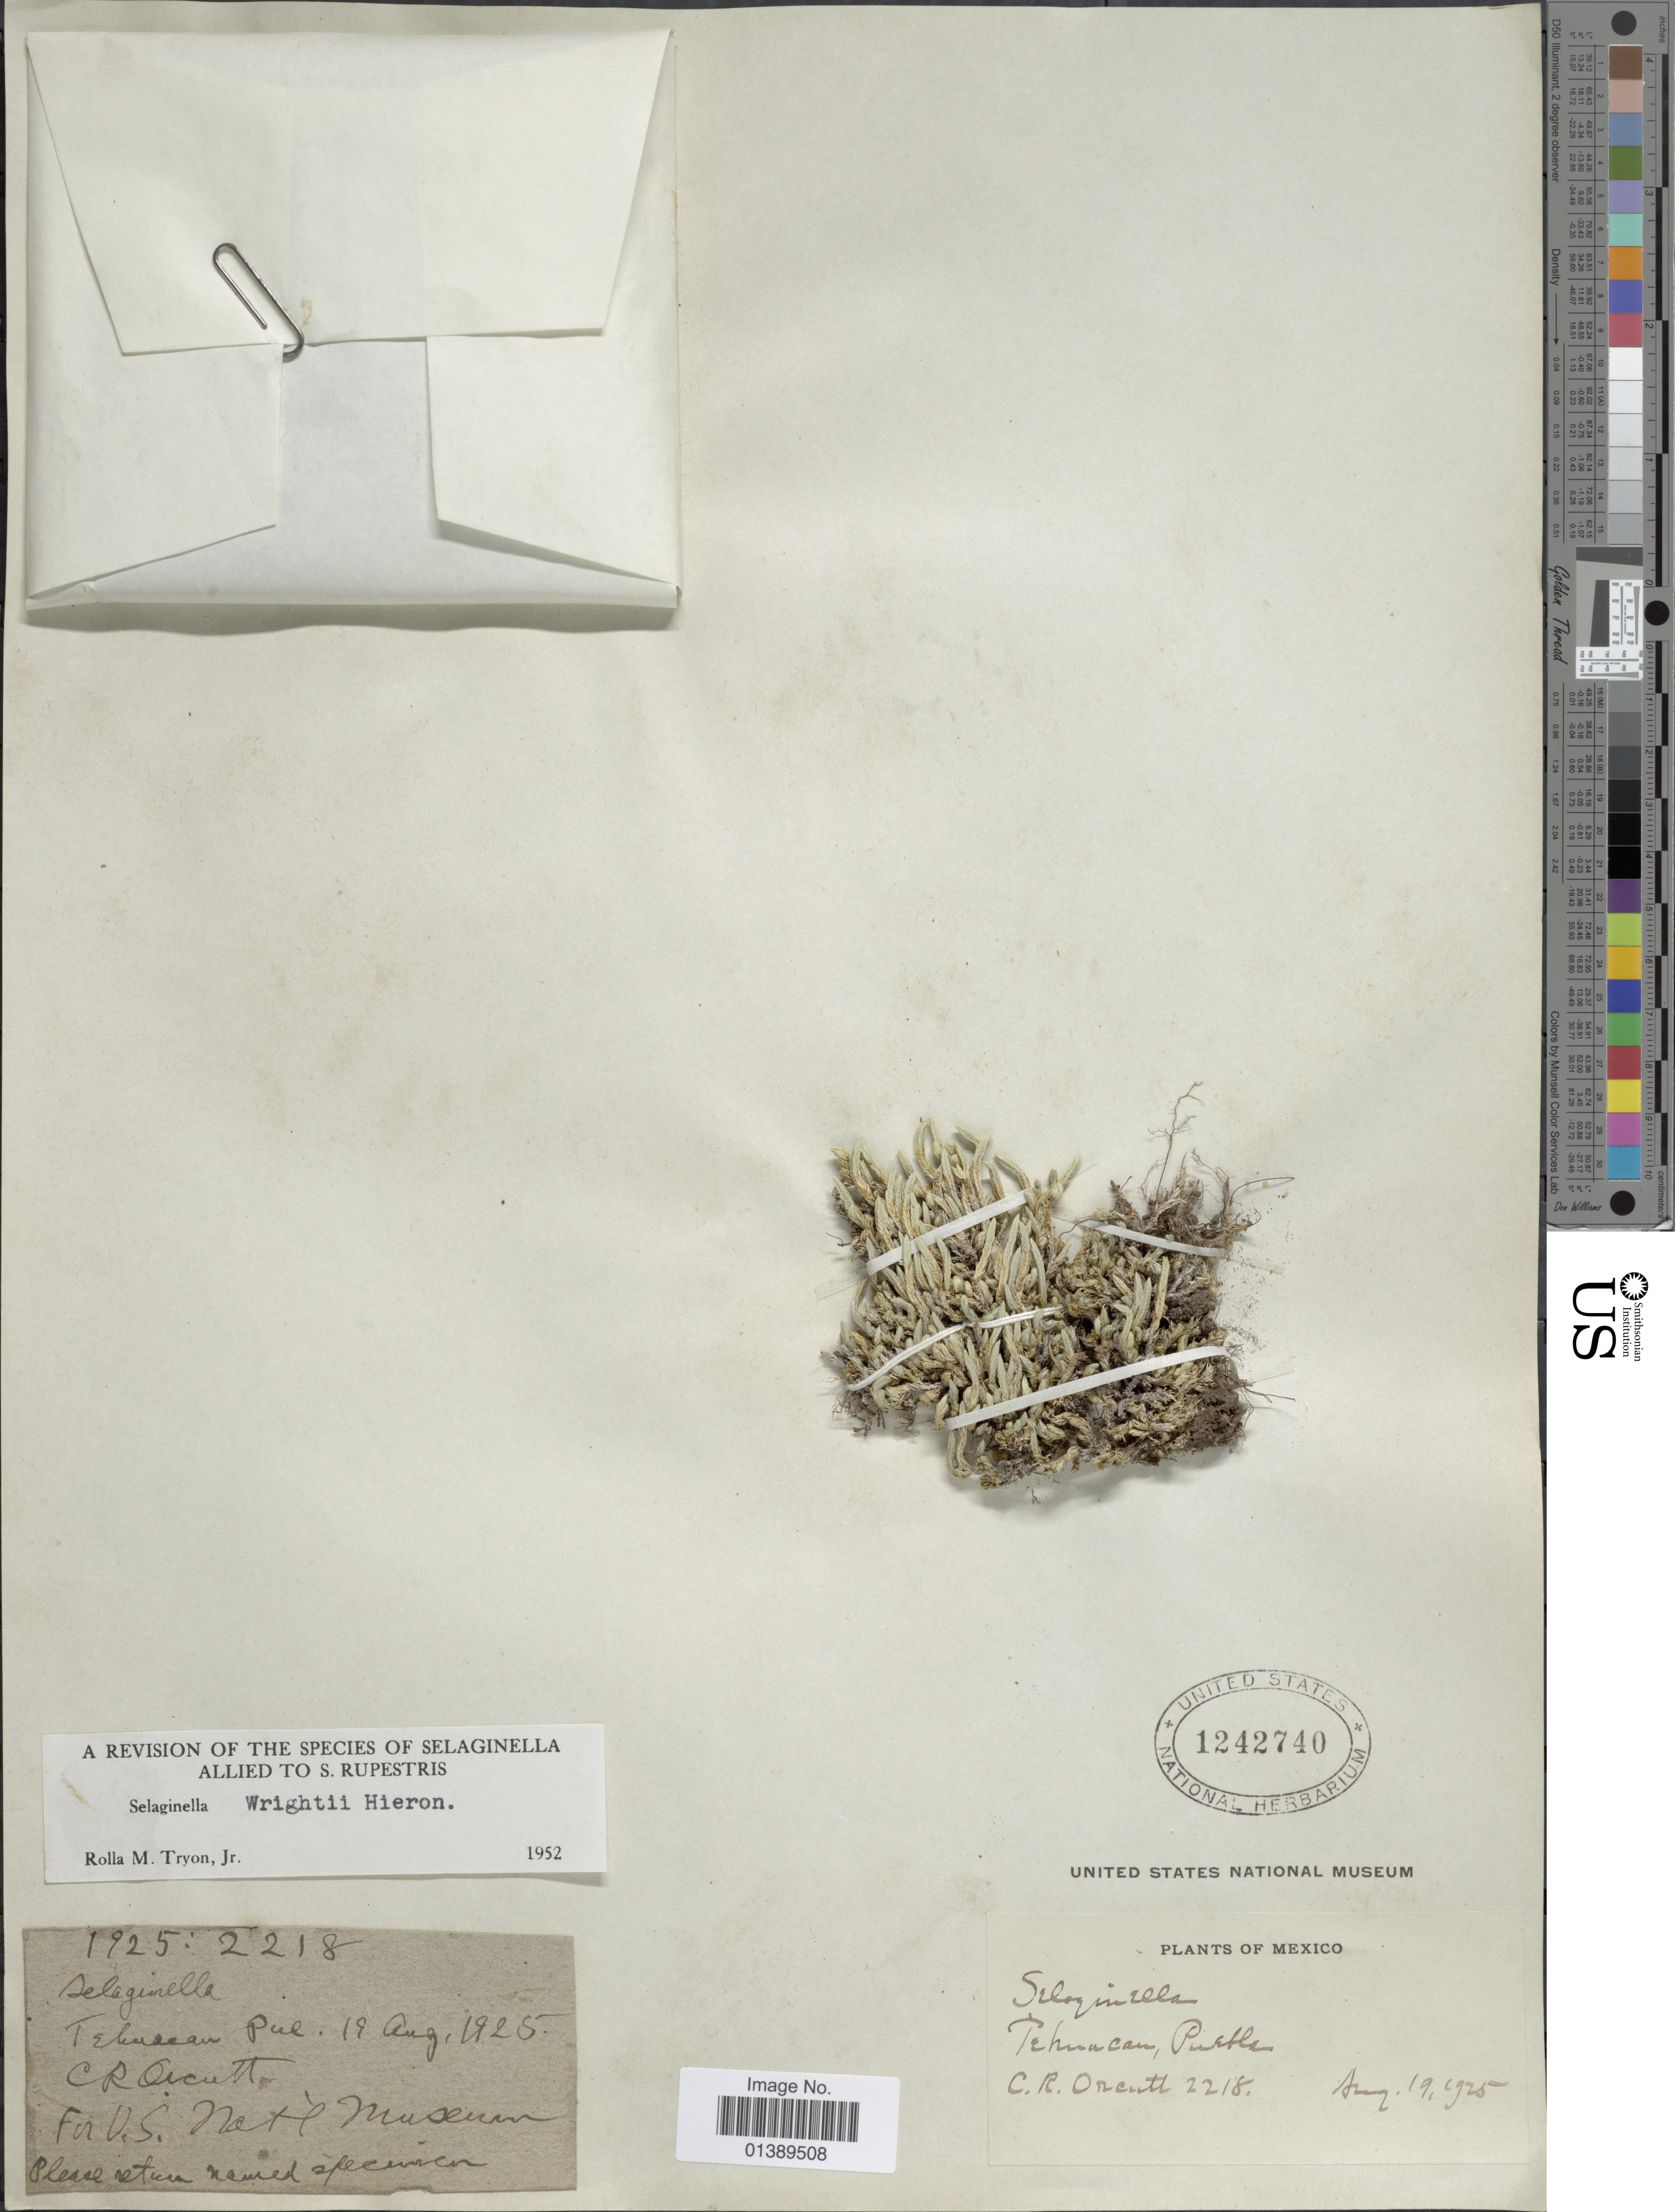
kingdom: Plantae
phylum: Tracheophyta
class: Lycopodiopsida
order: Selaginellales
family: Selaginellaceae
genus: Selaginella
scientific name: Selaginella wrightii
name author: Hieron.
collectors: C. R. Orcutt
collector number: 2218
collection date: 1925-08-19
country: Mexico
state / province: Puebla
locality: Tehuacan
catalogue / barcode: US 1242740